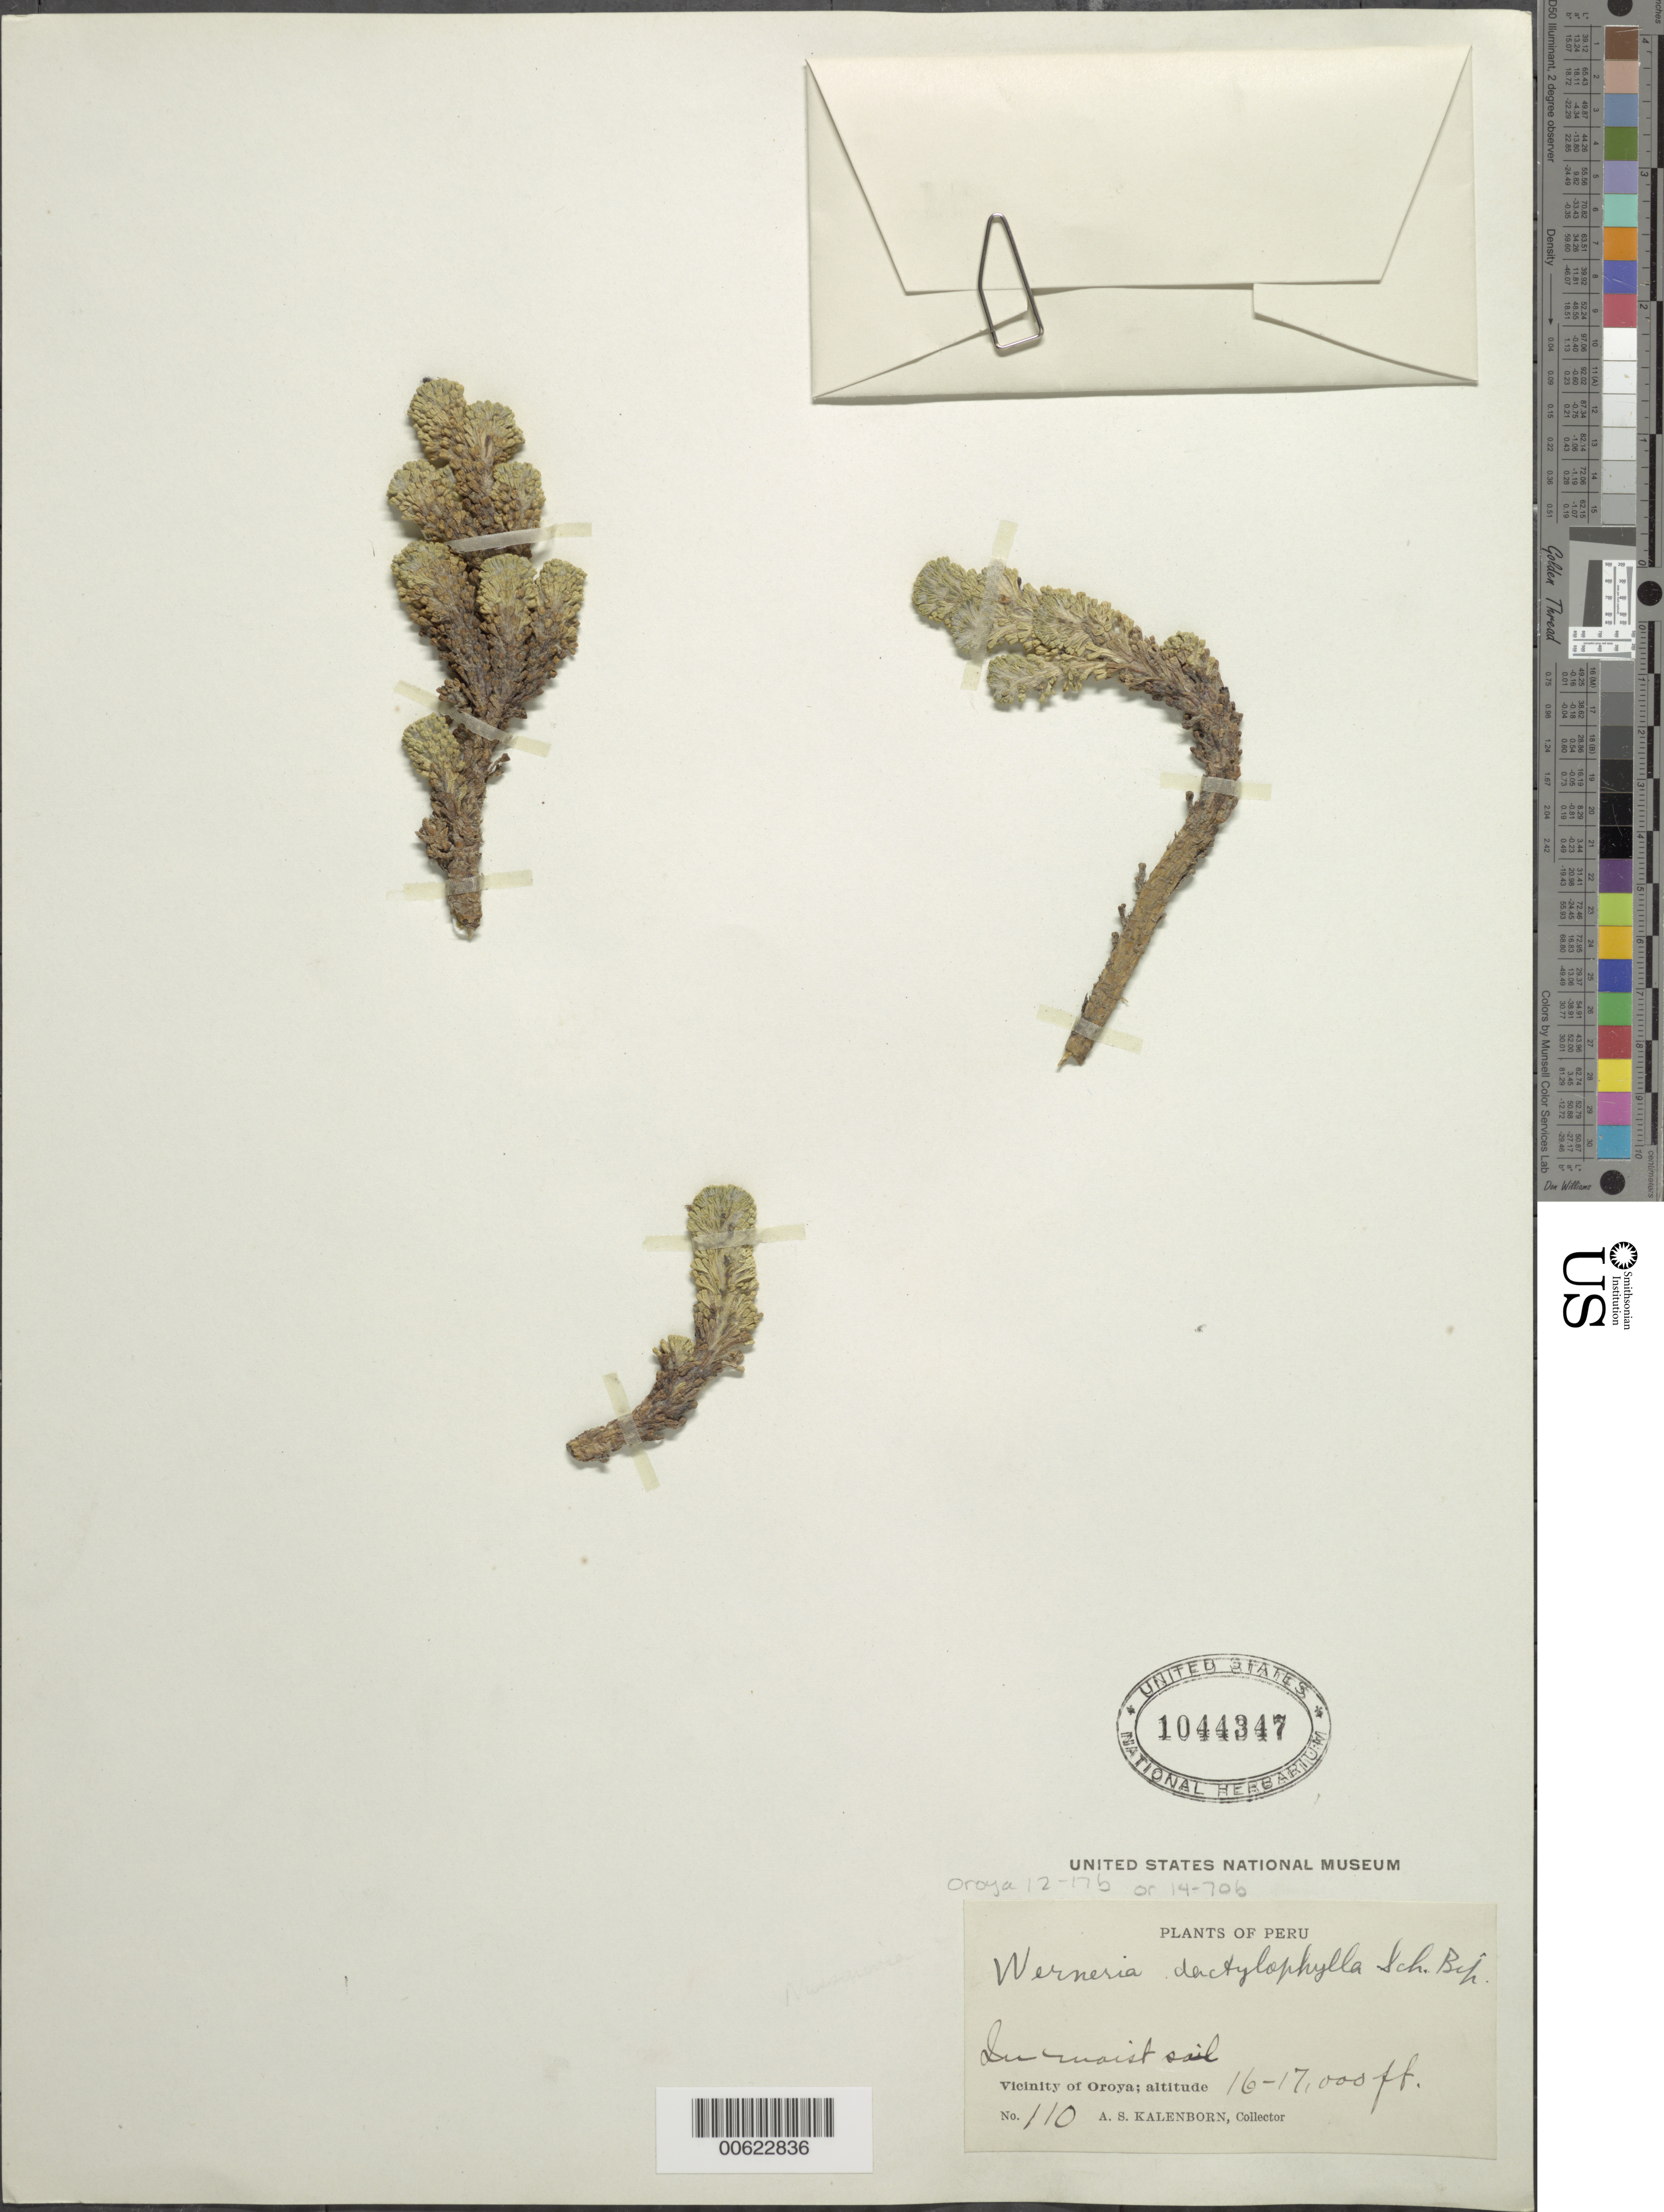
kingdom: Plantae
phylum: Tracheophyta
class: Magnoliopsida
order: Asterales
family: Asteraceae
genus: Xenophyllum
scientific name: Xenophyllum dactylophyllum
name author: (Sch. Bip.) V.A. Funk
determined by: Funk, Vicki A., (BOT), Smithsonian Institution - National Museum of Natural History (UNITED STATES)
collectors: A. Kalenborn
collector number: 110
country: Peru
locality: Vic. of Oroya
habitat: Moist soil.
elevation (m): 4877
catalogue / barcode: US 1044347